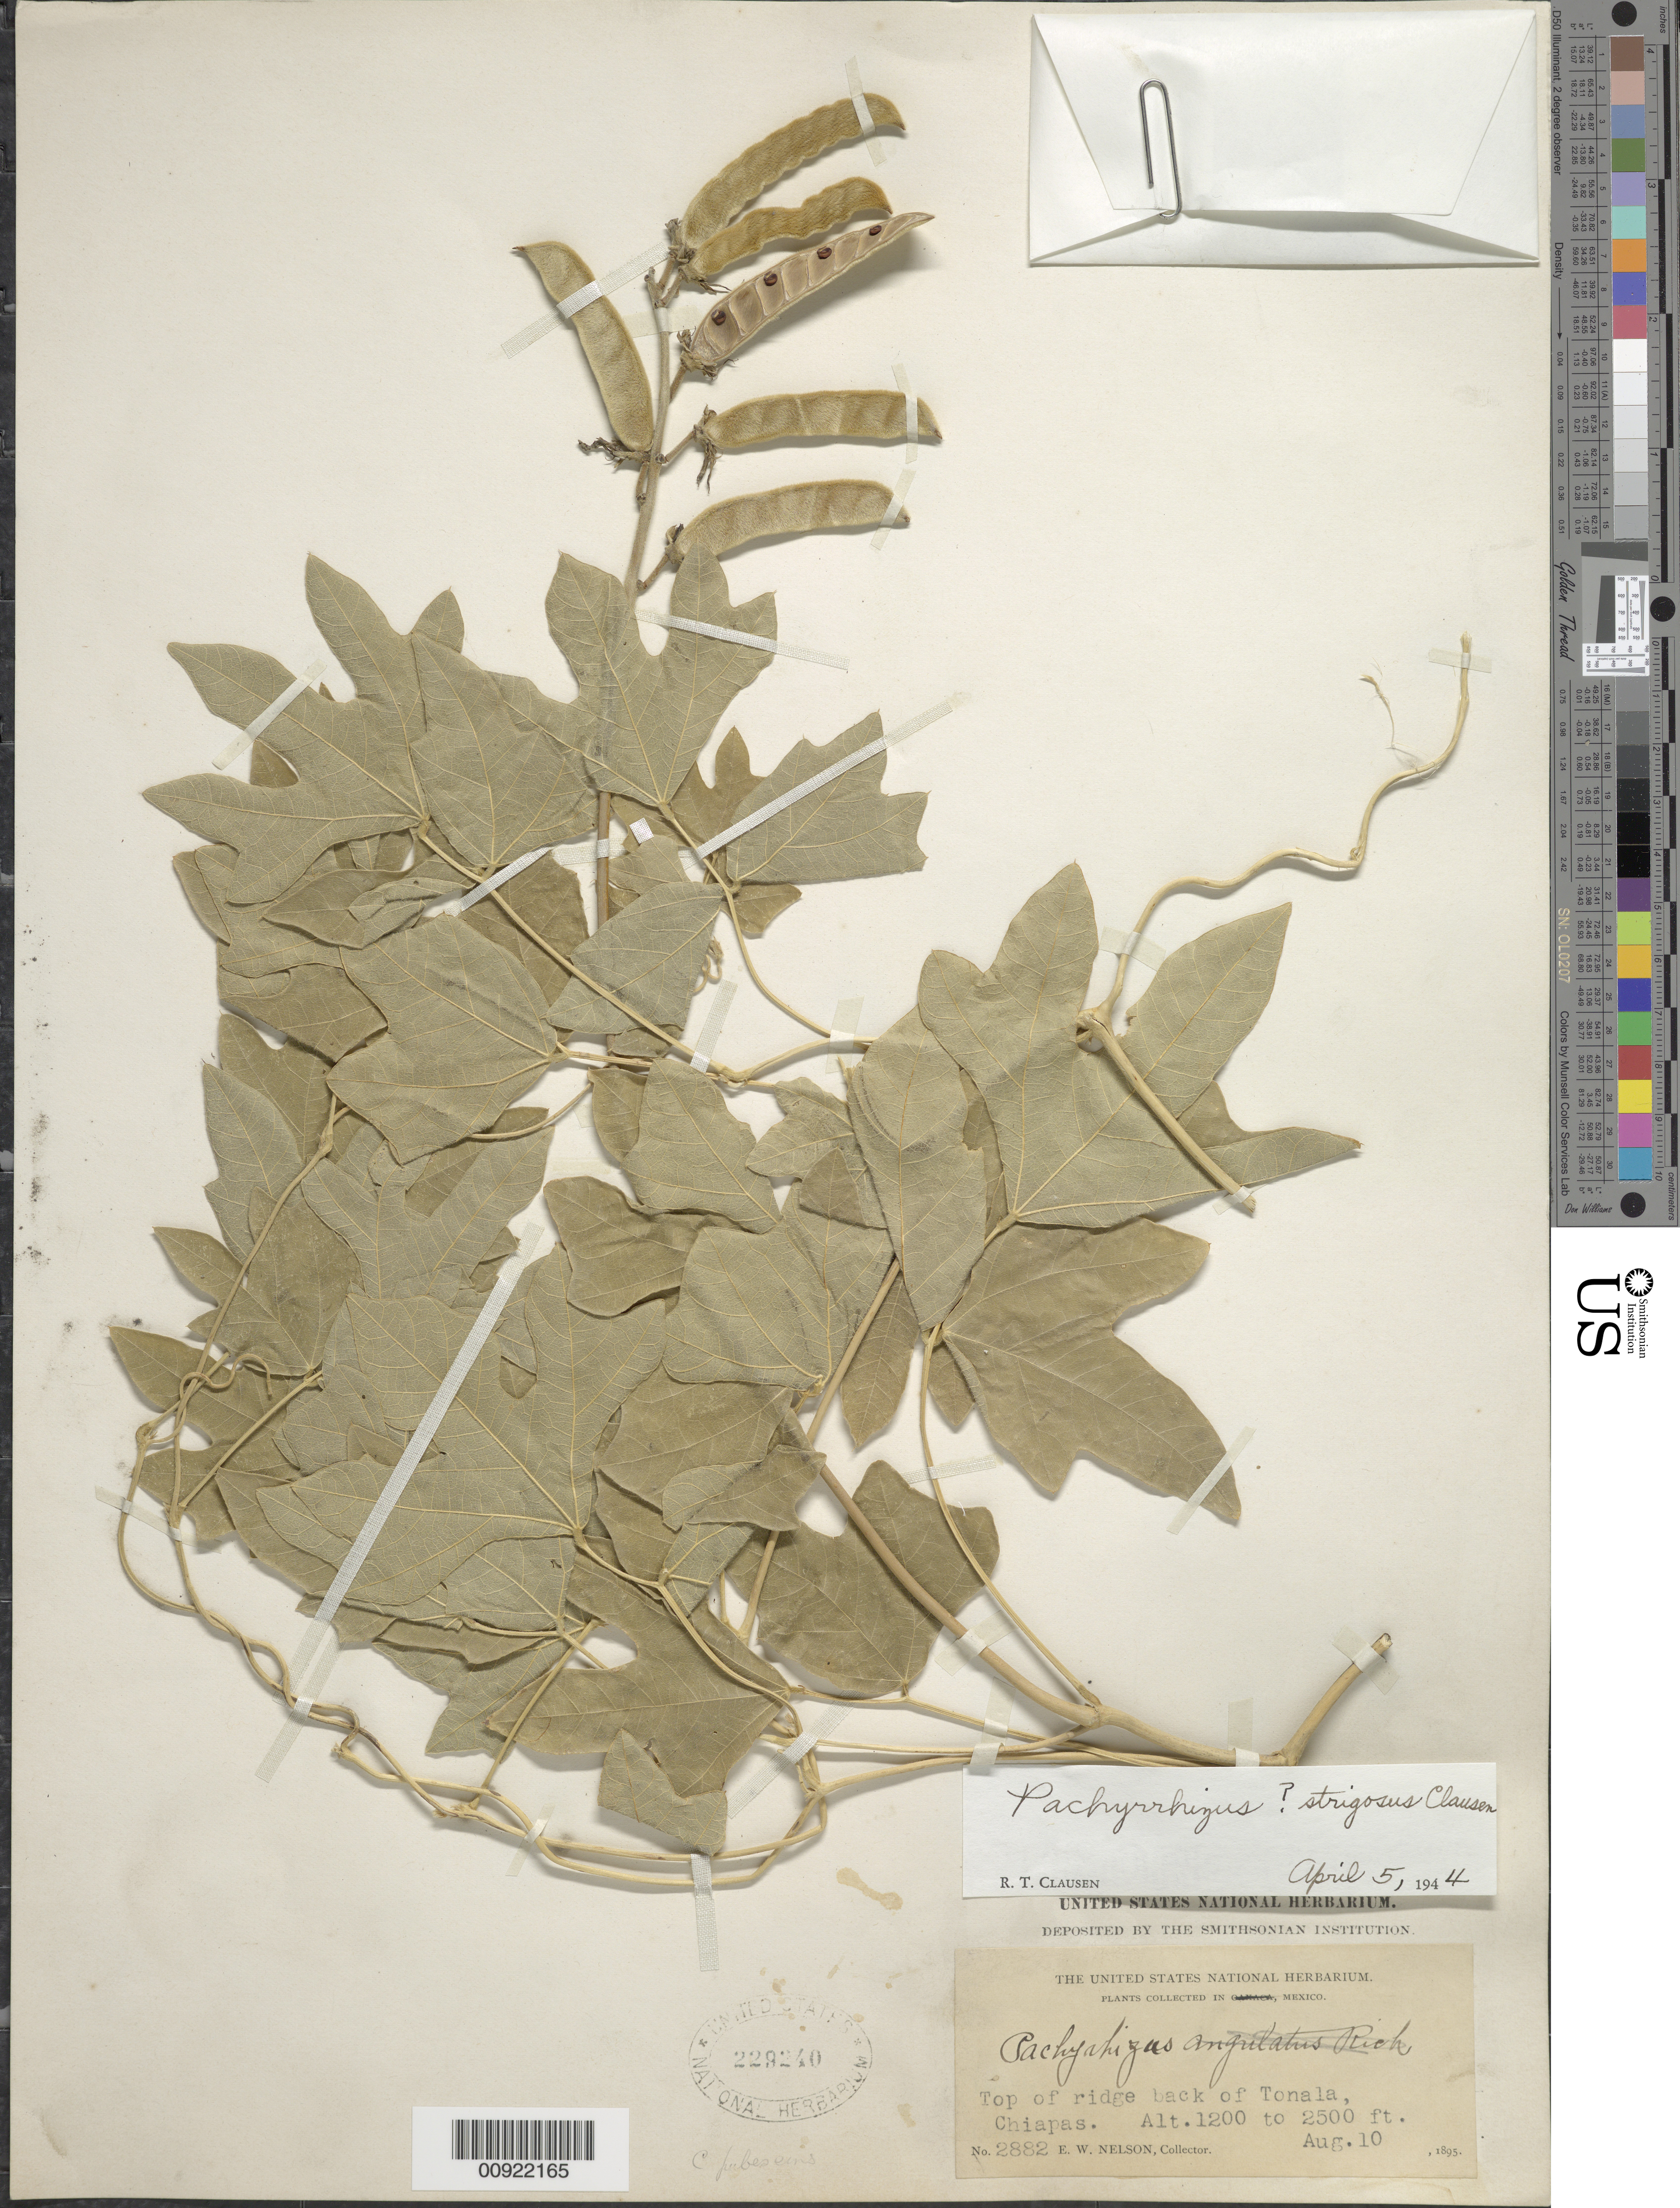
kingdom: Plantae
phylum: Tracheophyta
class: Magnoliopsida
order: Fabales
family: Fabaceae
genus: Pachyrhizus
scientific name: Pachyrhizus strigosus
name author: R.T. Clausen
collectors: E. W. Nelson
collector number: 2882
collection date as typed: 10 Aug 1895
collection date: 1895-08-10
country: Mexico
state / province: Chiapas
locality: Top of ridge back of Tonala, Chiapas.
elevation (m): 366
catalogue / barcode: US 229240